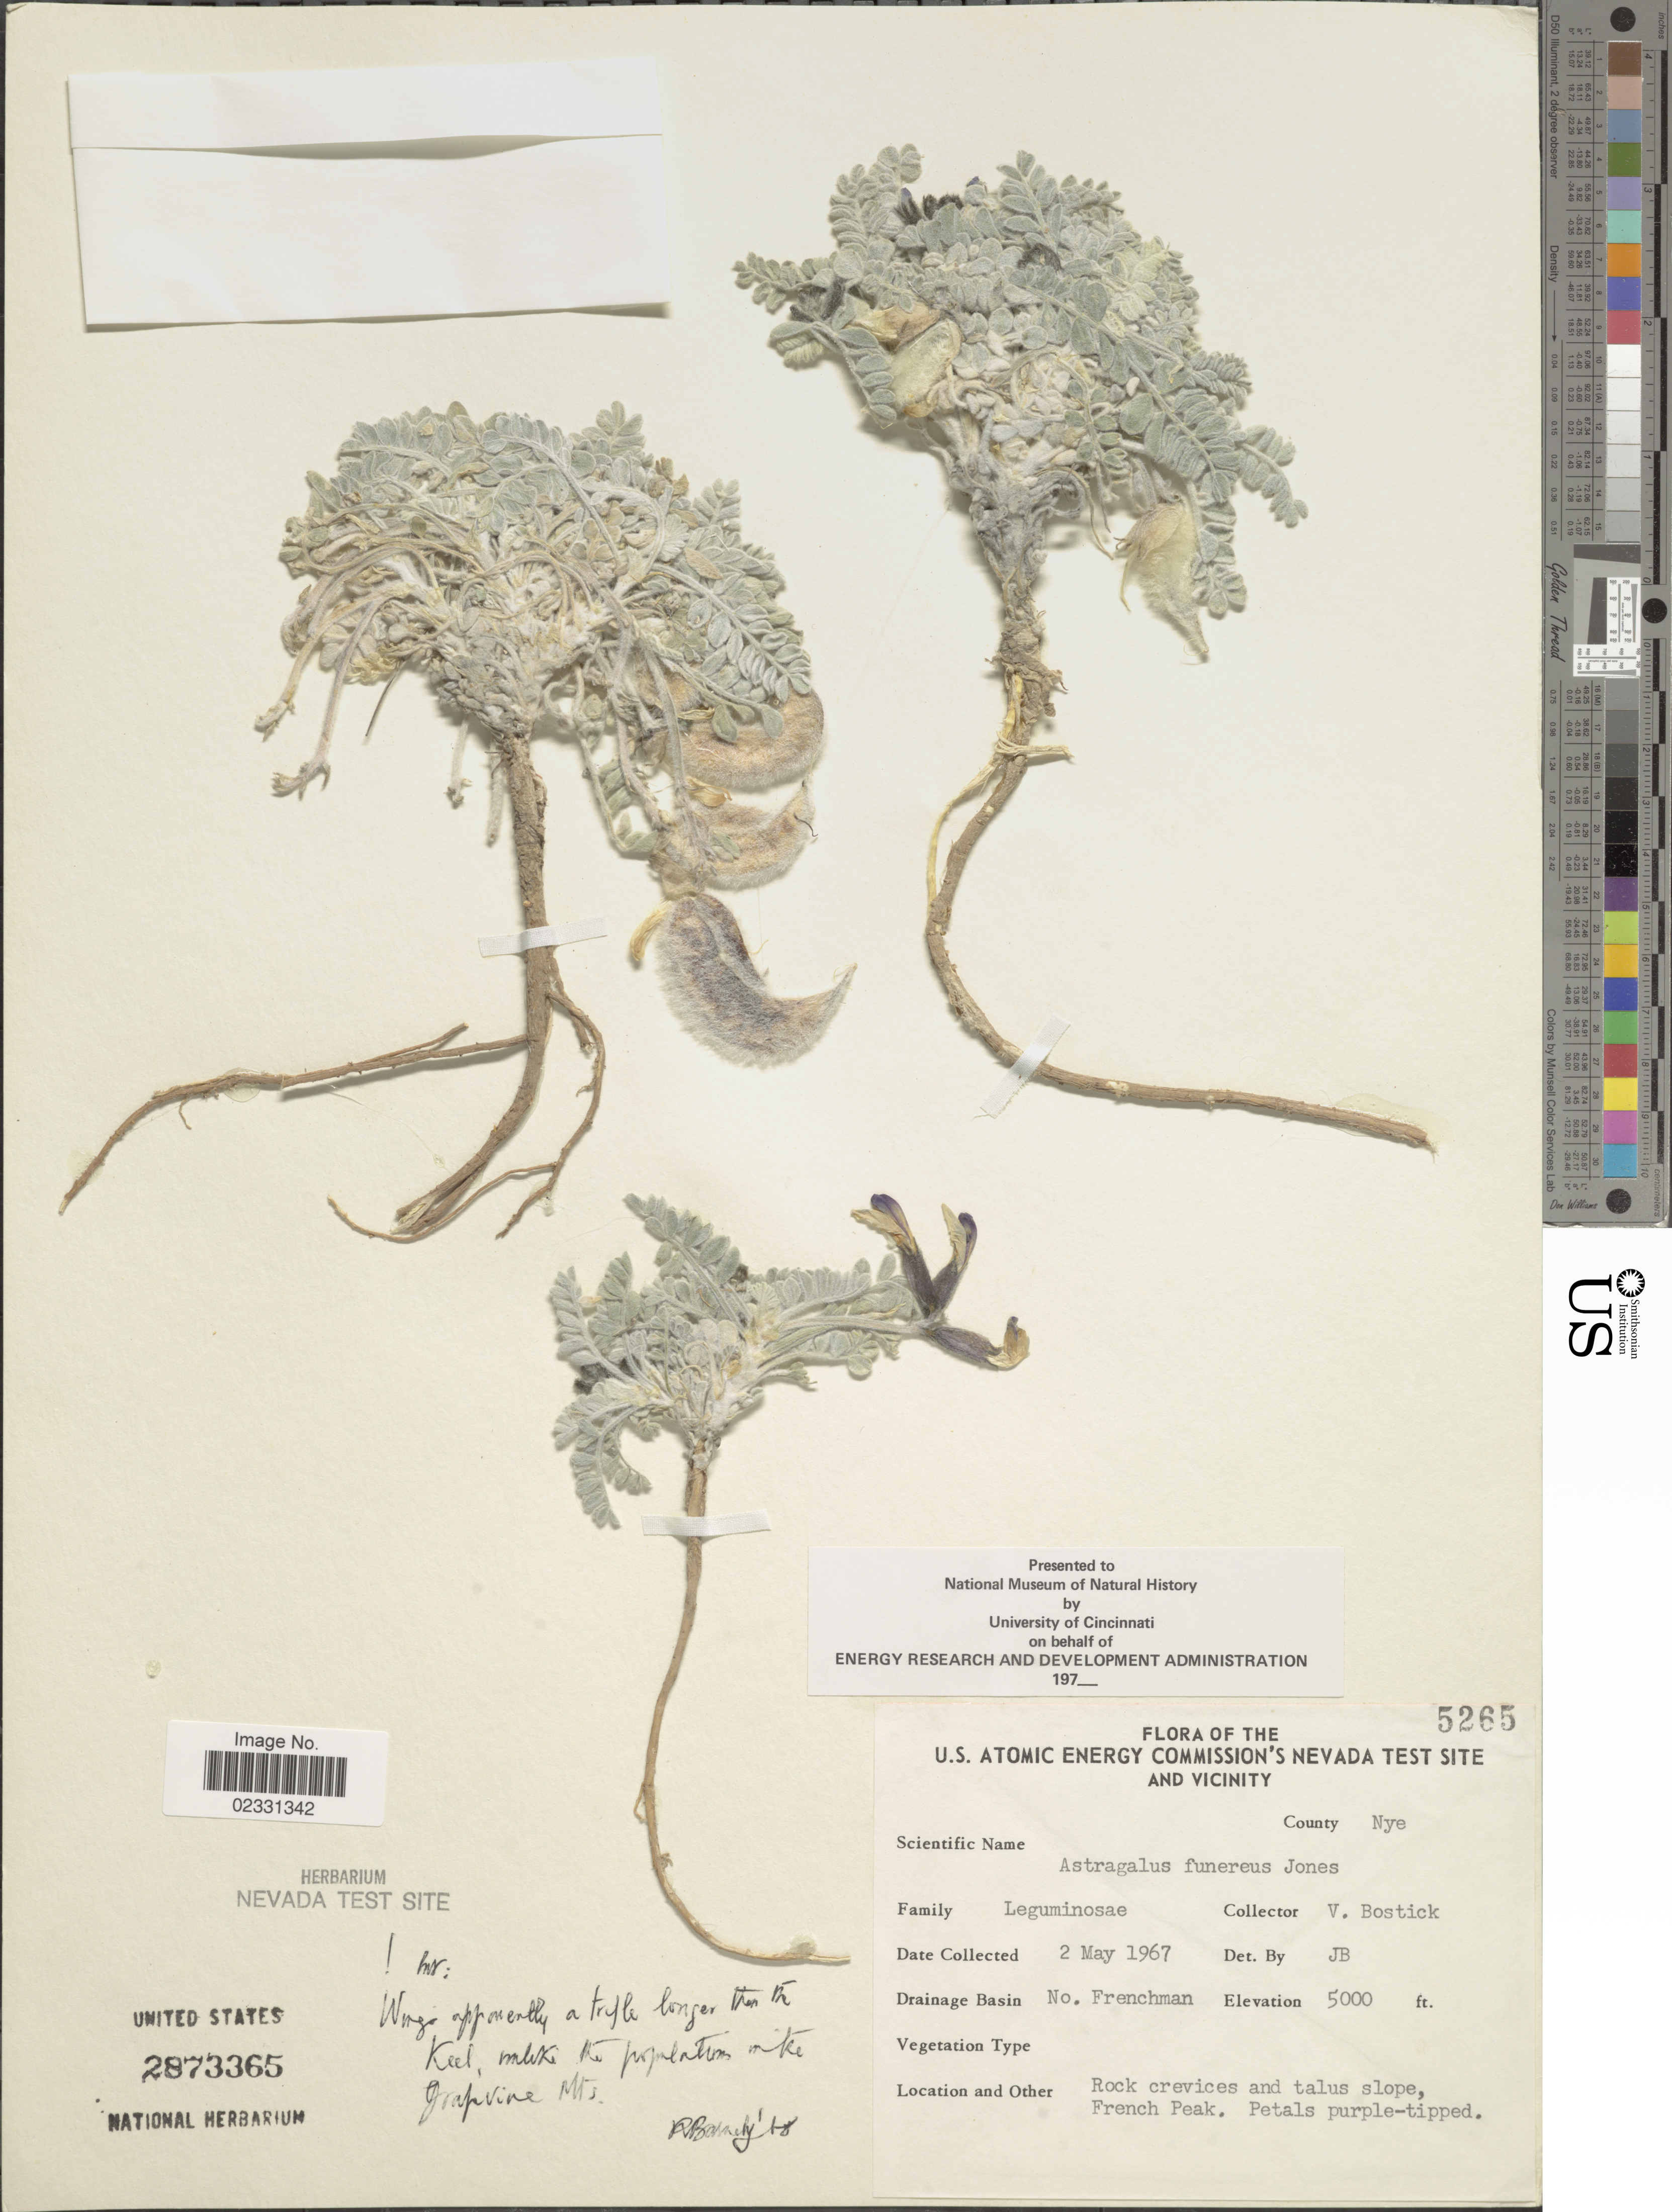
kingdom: Plantae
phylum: Tracheophyta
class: Magnoliopsida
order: Fabales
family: Fabaceae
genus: Astragalus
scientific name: Astragalus funereus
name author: M.E. Jones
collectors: V. Bostick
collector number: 5265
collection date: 1967-05-02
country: United States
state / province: Nevada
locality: U.S. Atomic Energy Commission's Nevada Test site and Vicinity, County Nye, Rock crevices and talus slope, French Peak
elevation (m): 1524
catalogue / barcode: US 2873365